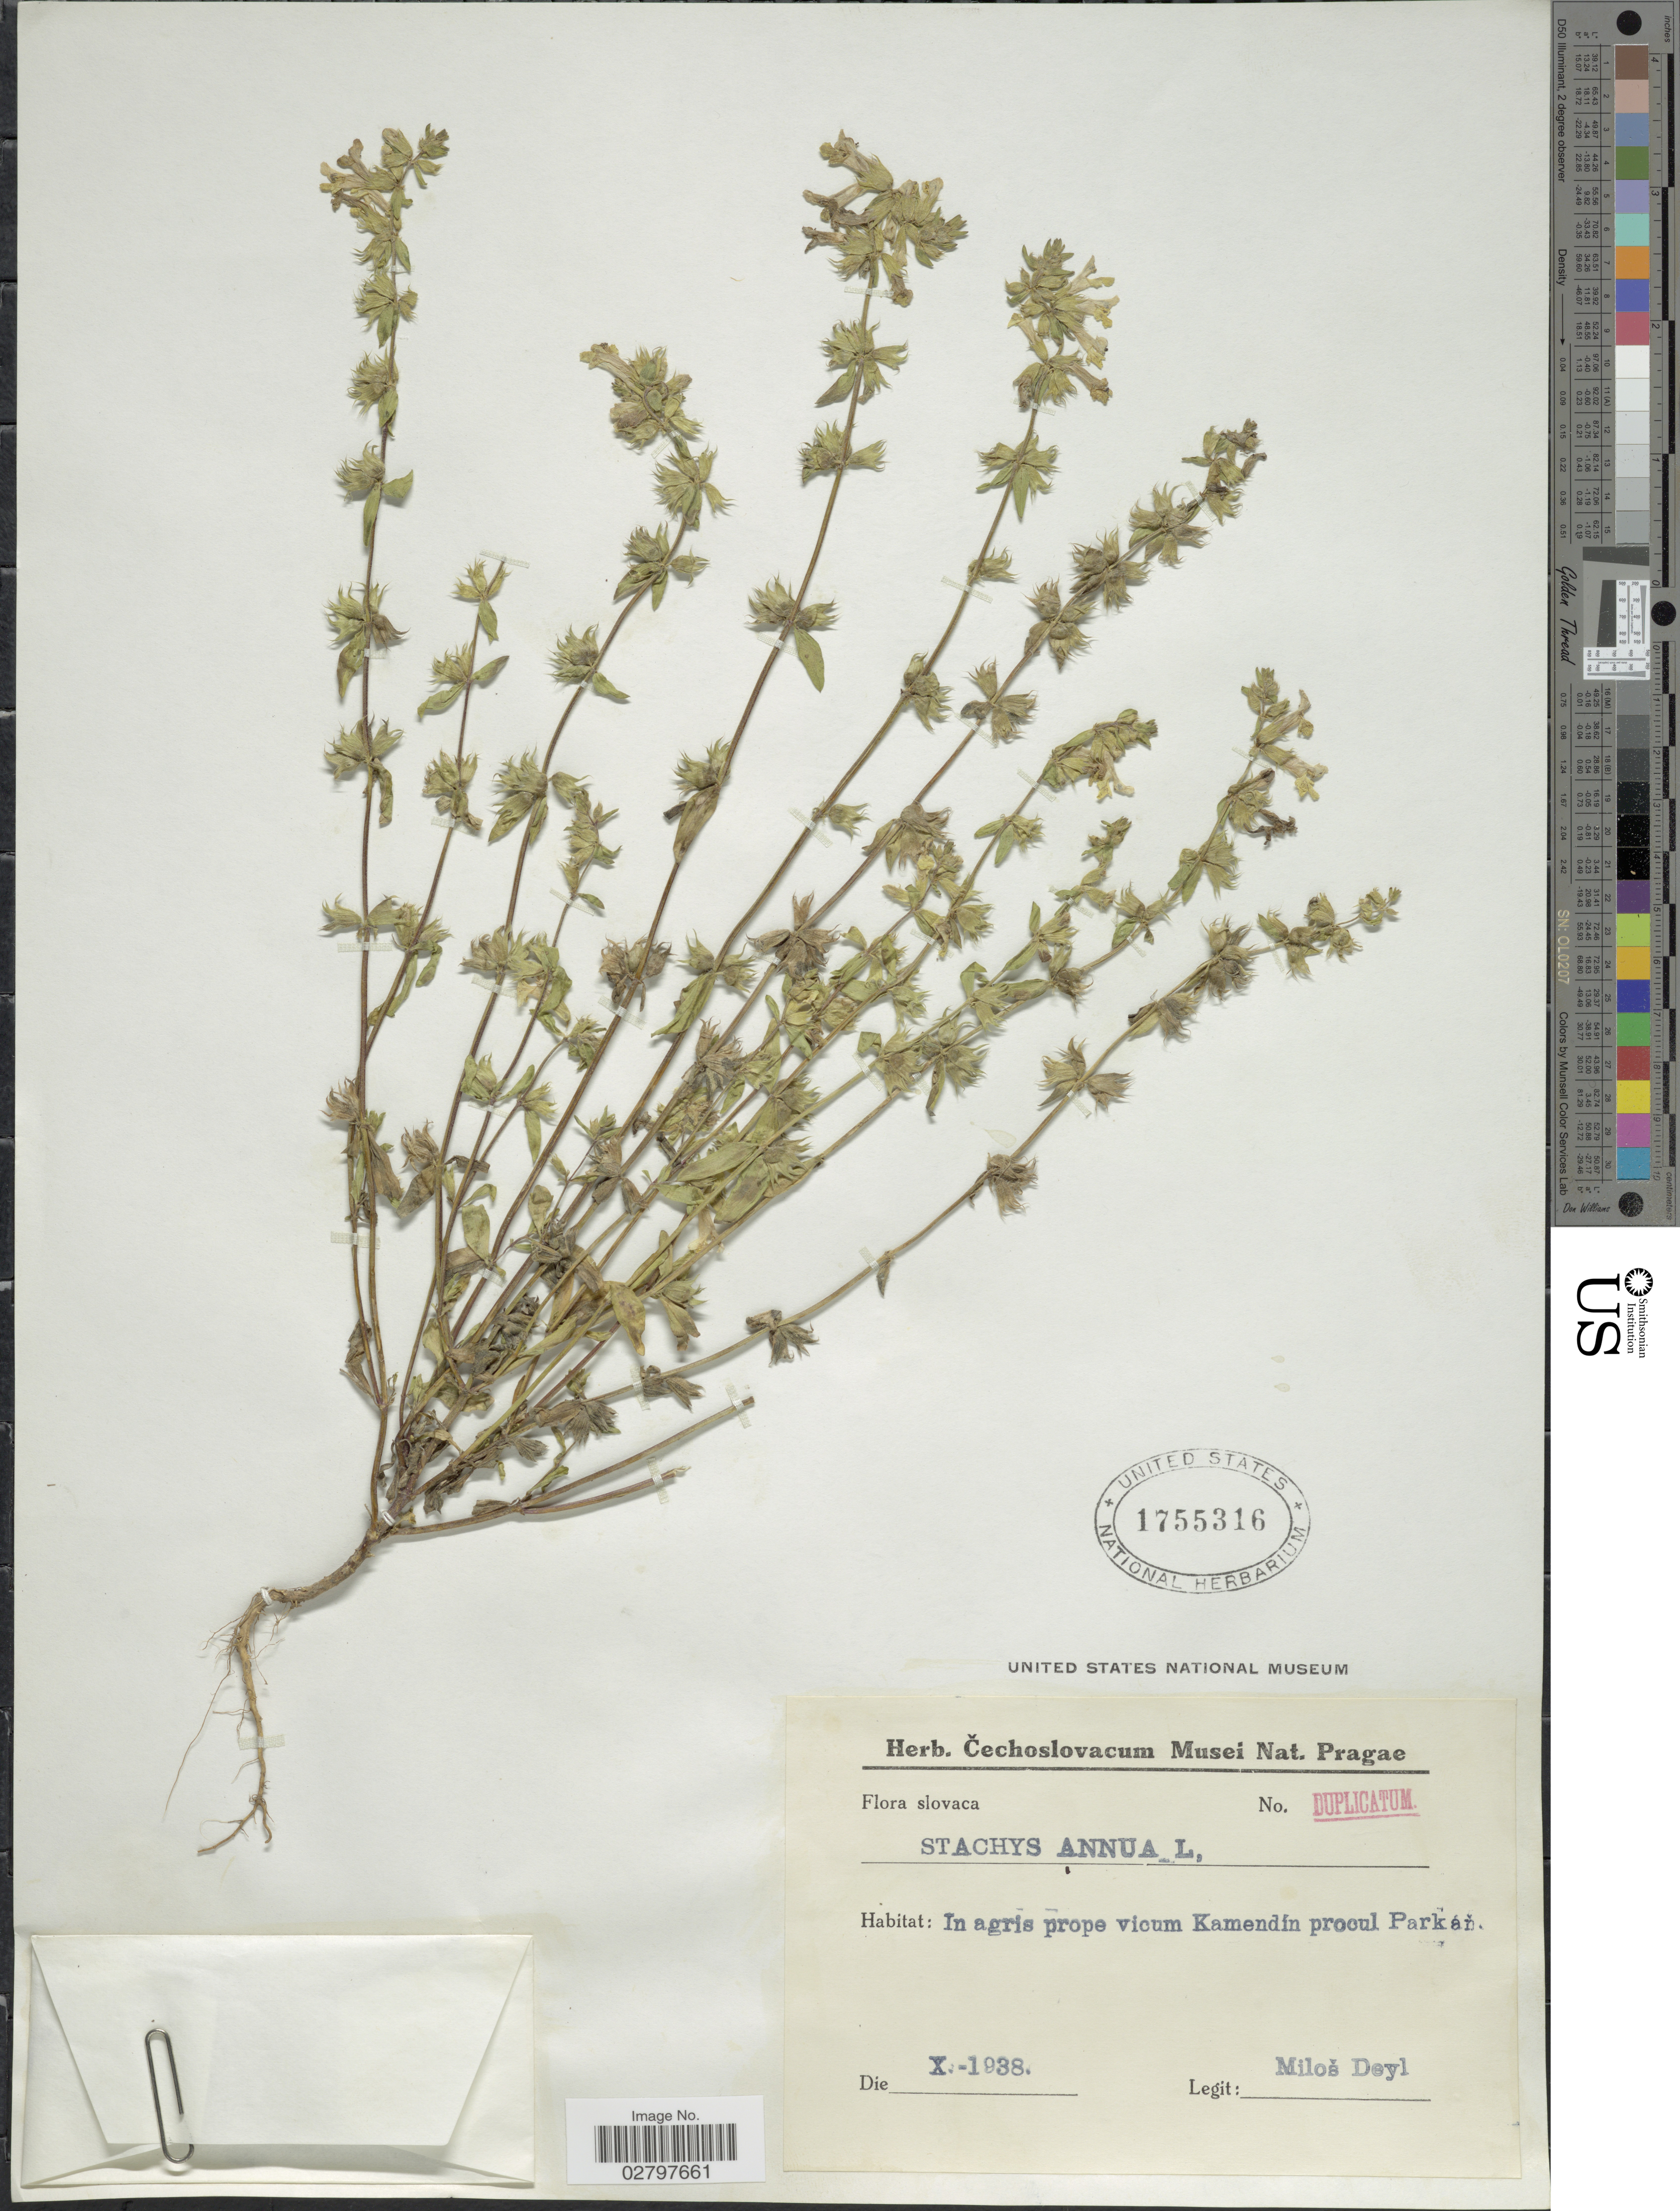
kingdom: Plantae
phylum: Tracheophyta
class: Magnoliopsida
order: Lamiales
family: Lamiaceae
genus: Stachys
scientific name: Stachys annua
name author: (L.) L.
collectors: M. Deyl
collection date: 1938-10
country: Slovakia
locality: Slovaca. In agris prope vicum Kamendín procul Parkán.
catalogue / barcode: US 1755316